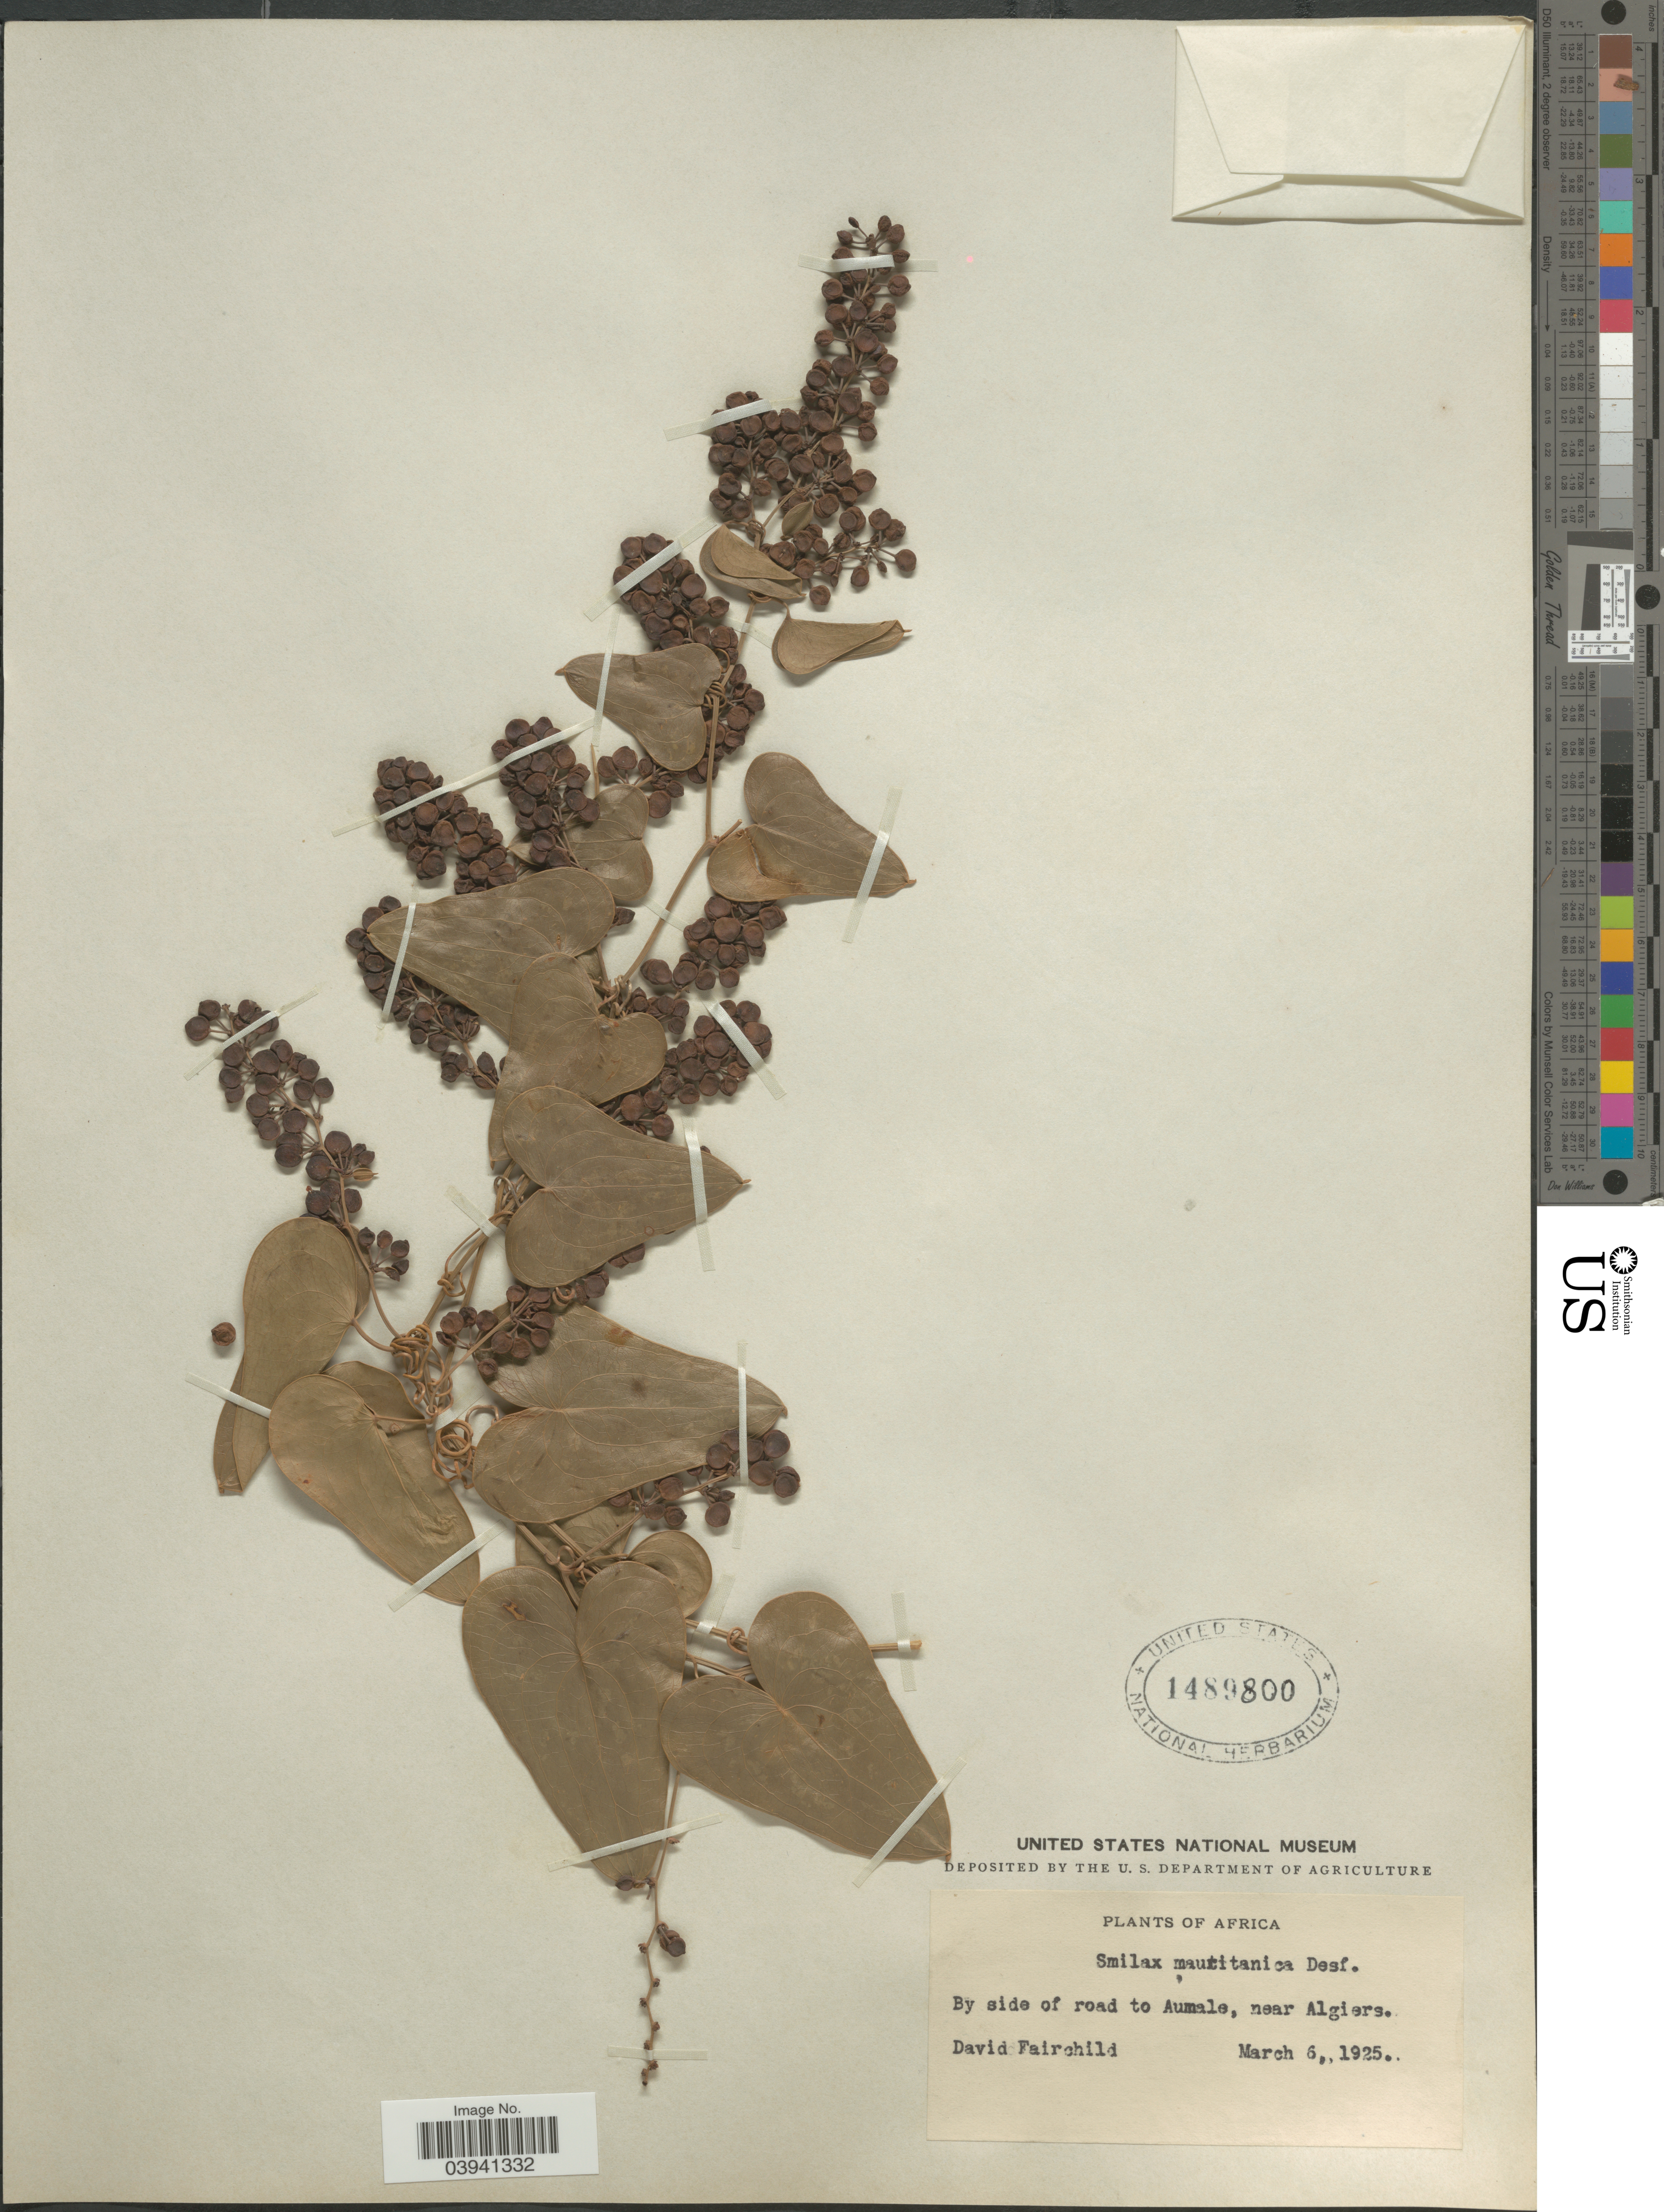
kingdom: Plantae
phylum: Tracheophyta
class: Liliopsida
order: Liliales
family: Smilacaceae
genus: Smilax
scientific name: Smilax mauritanica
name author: Poir.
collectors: D. Fairchild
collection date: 1925-03-06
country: Algeria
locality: Africa. By side of road to Aumale, near Algiers.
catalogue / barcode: US 1489800